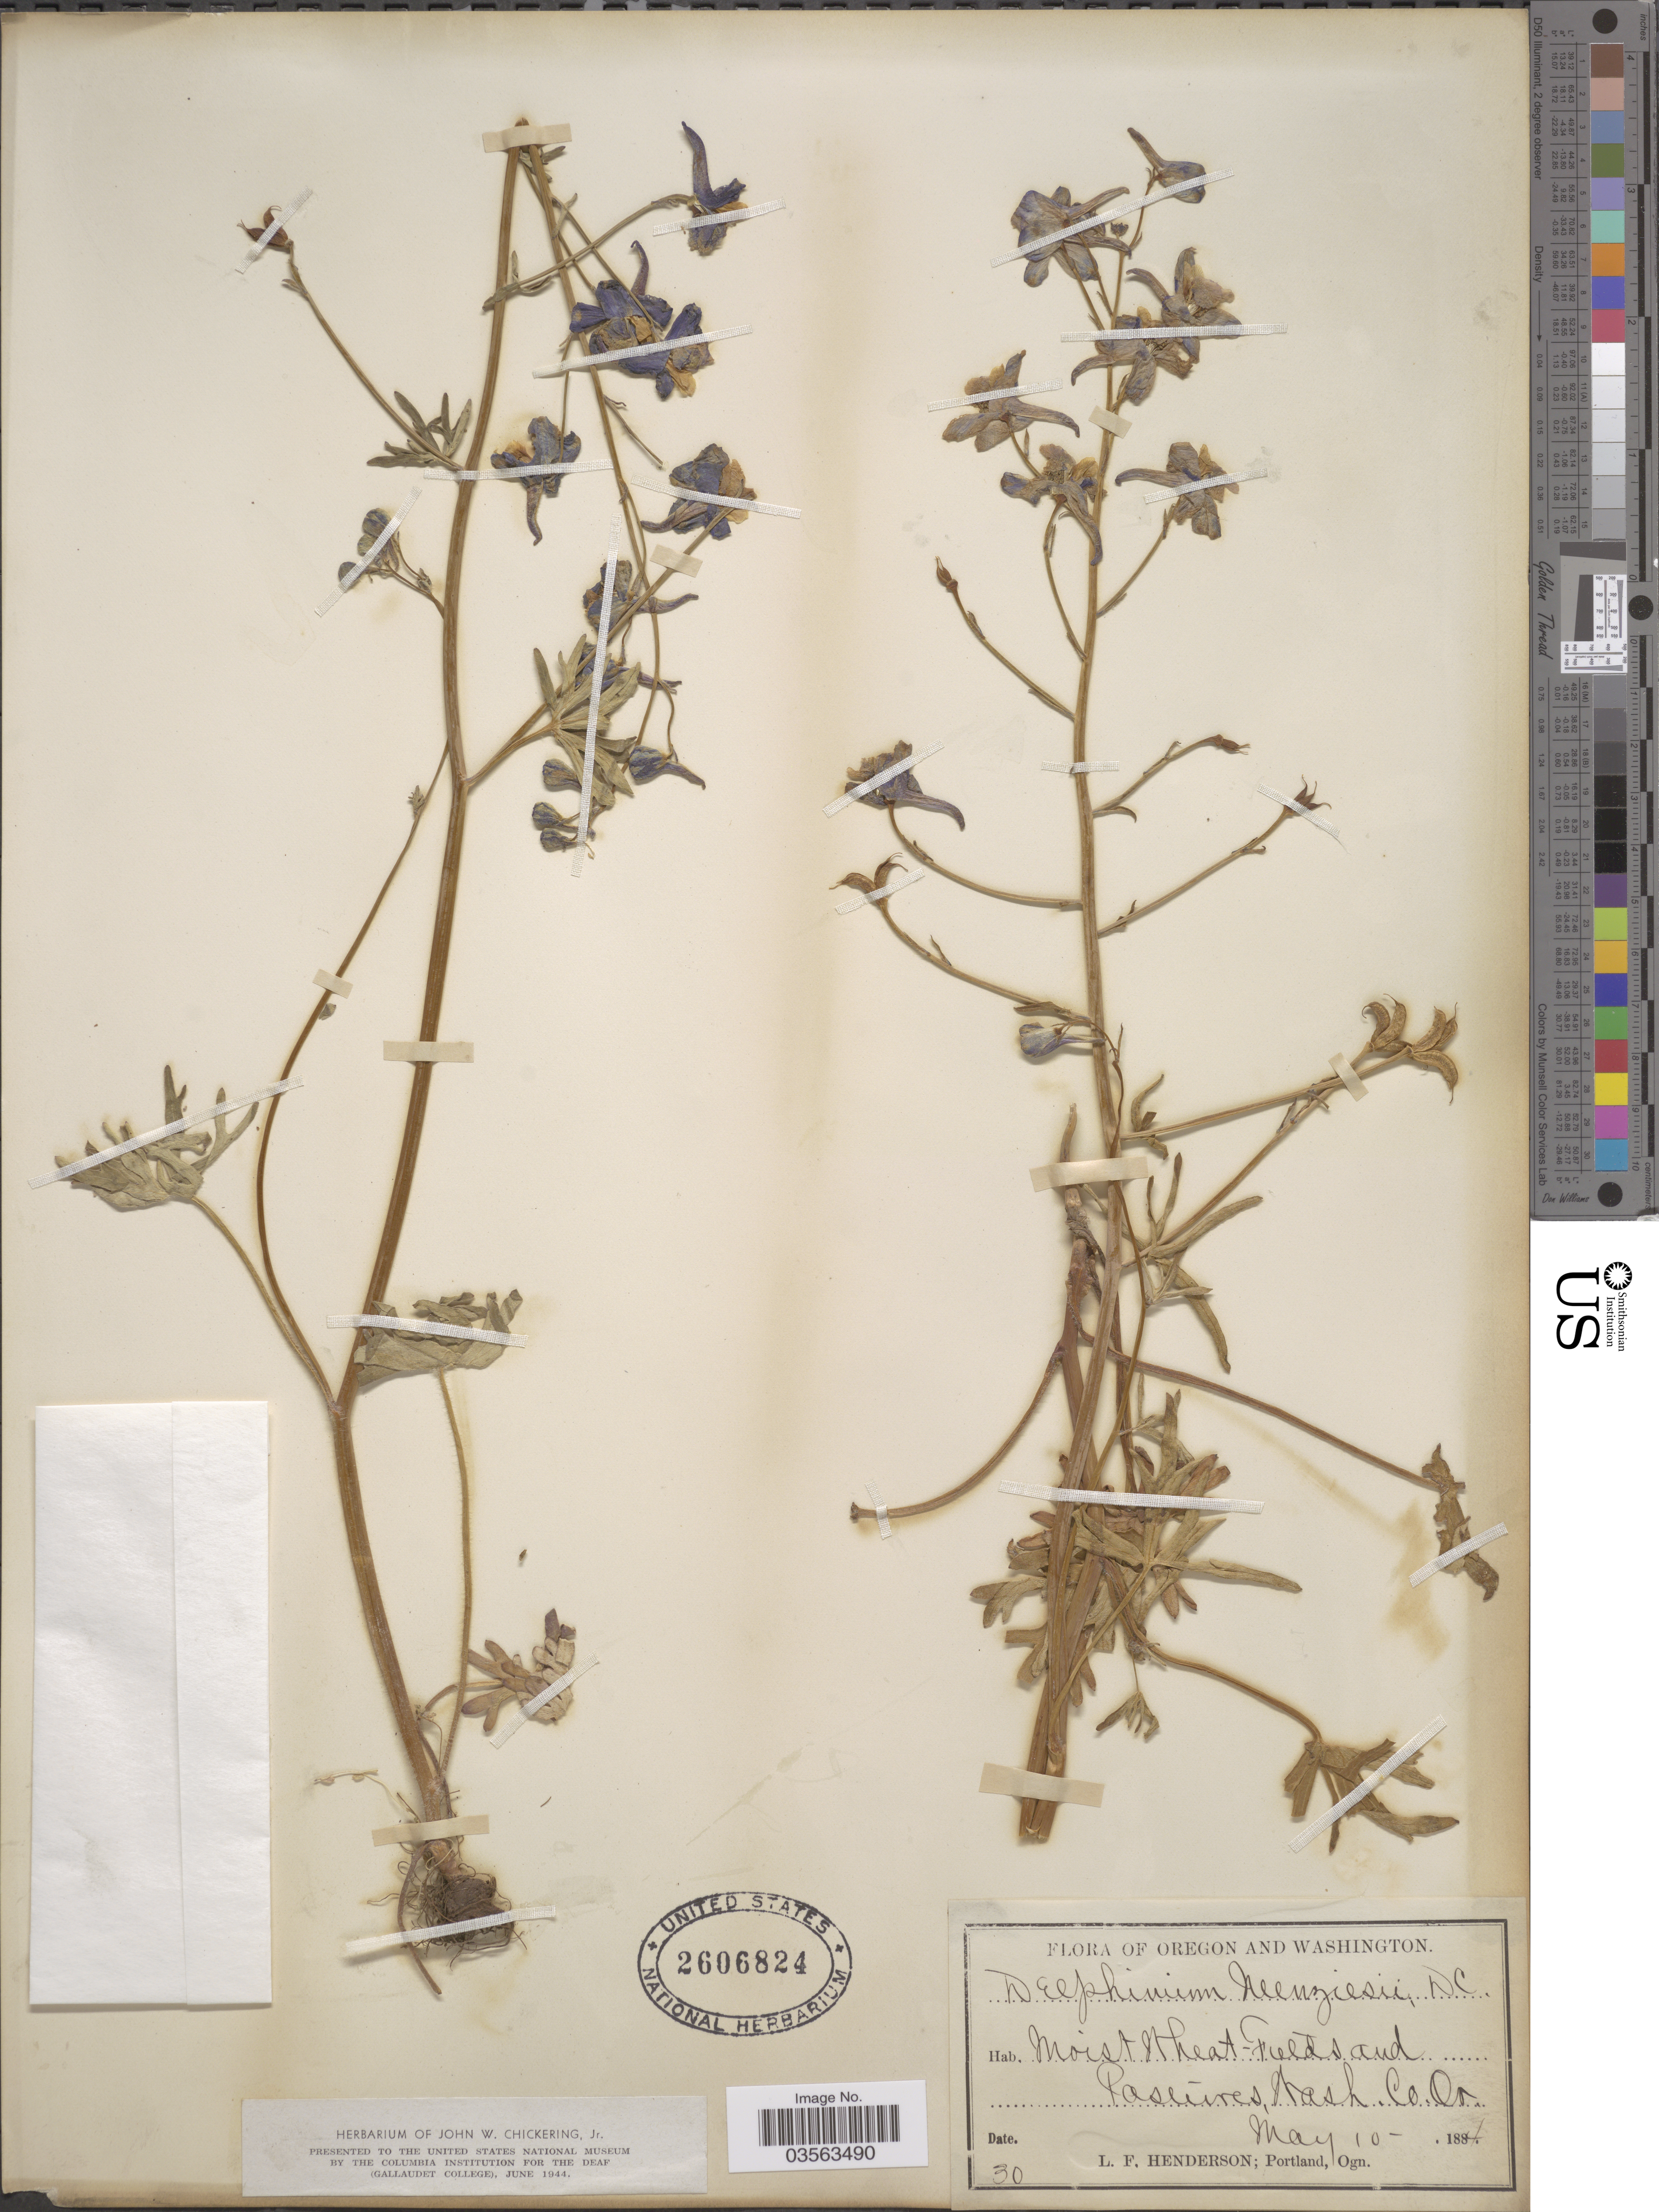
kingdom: Plantae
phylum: Tracheophyta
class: Magnoliopsida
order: Ranunculales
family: Ranunculaceae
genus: Delphinium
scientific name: Delphinium menziesii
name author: DC.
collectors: L. Henderson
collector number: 30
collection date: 1884-05-10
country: United States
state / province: Oregon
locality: Wash Co.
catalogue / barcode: US 2606824